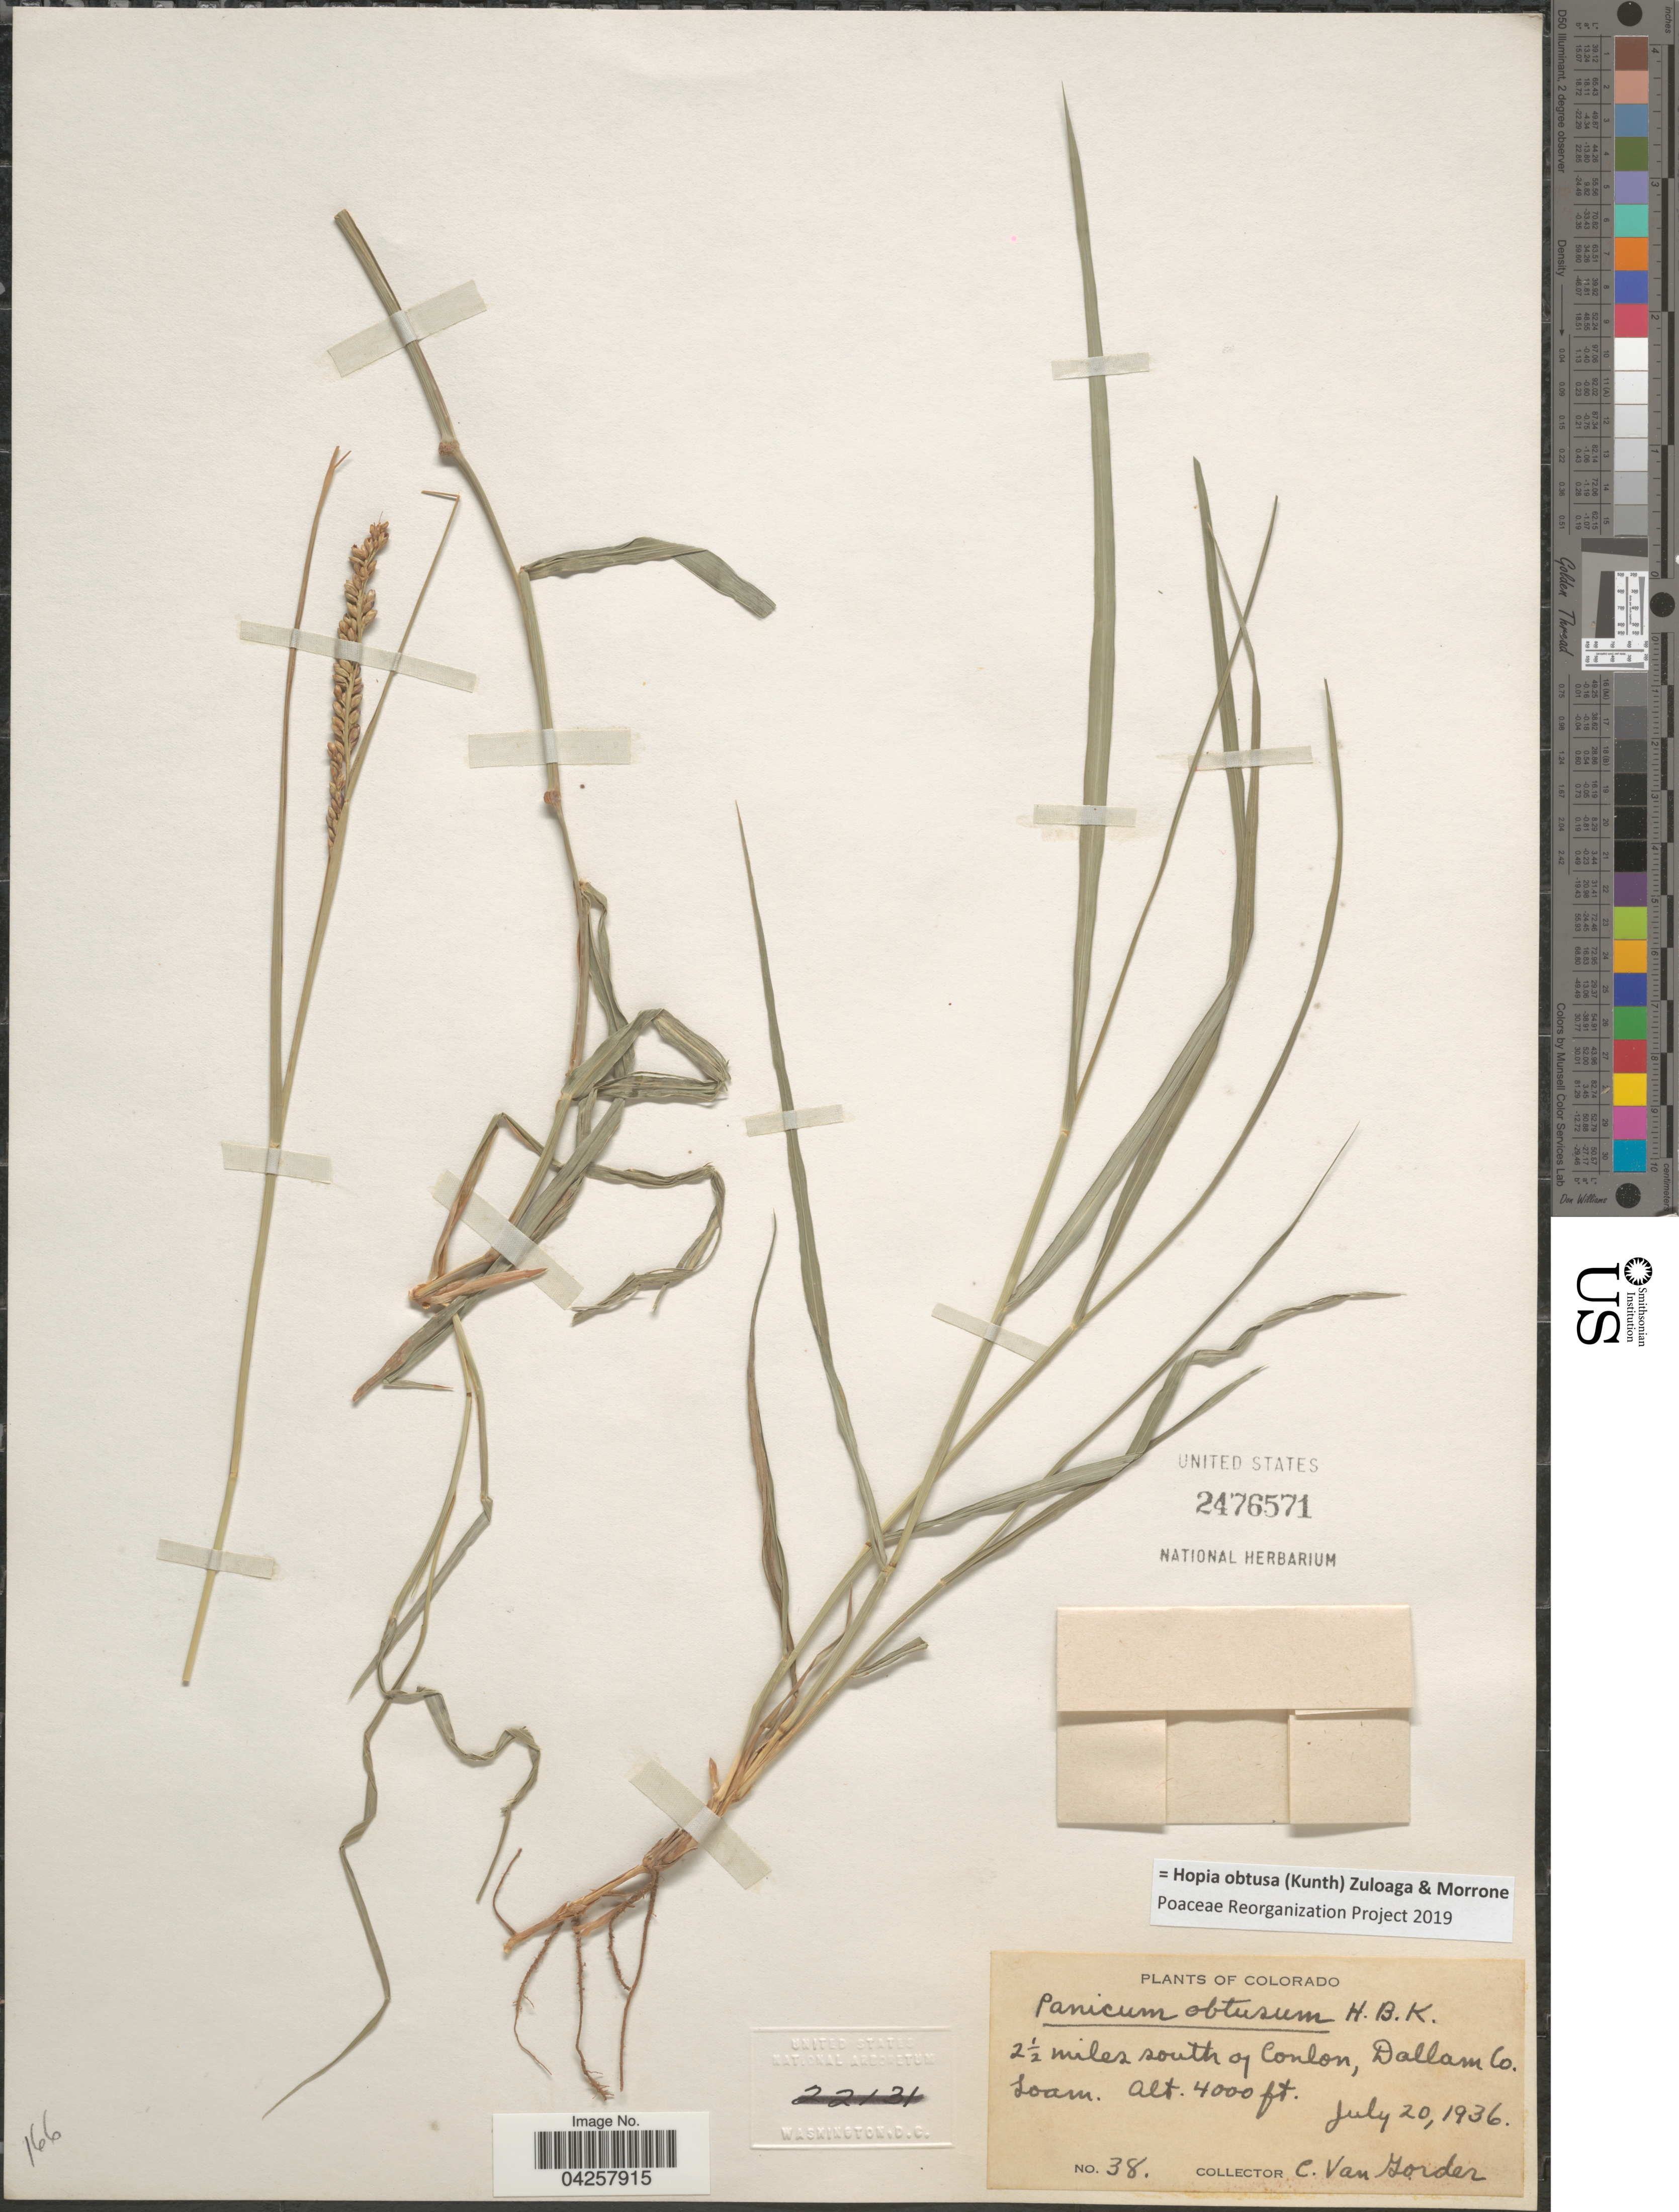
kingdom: Plantae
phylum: Tracheophyta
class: Liliopsida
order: Poales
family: Poaceae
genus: Hopia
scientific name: Hopia obtusa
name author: (Kunth) Zuloaga & Morrone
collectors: C. Van Gorder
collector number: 38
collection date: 1936-07-20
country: United States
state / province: Colorado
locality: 2½ miles south of Conlon, Dallam Co.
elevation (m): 1219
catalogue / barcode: US 2476571